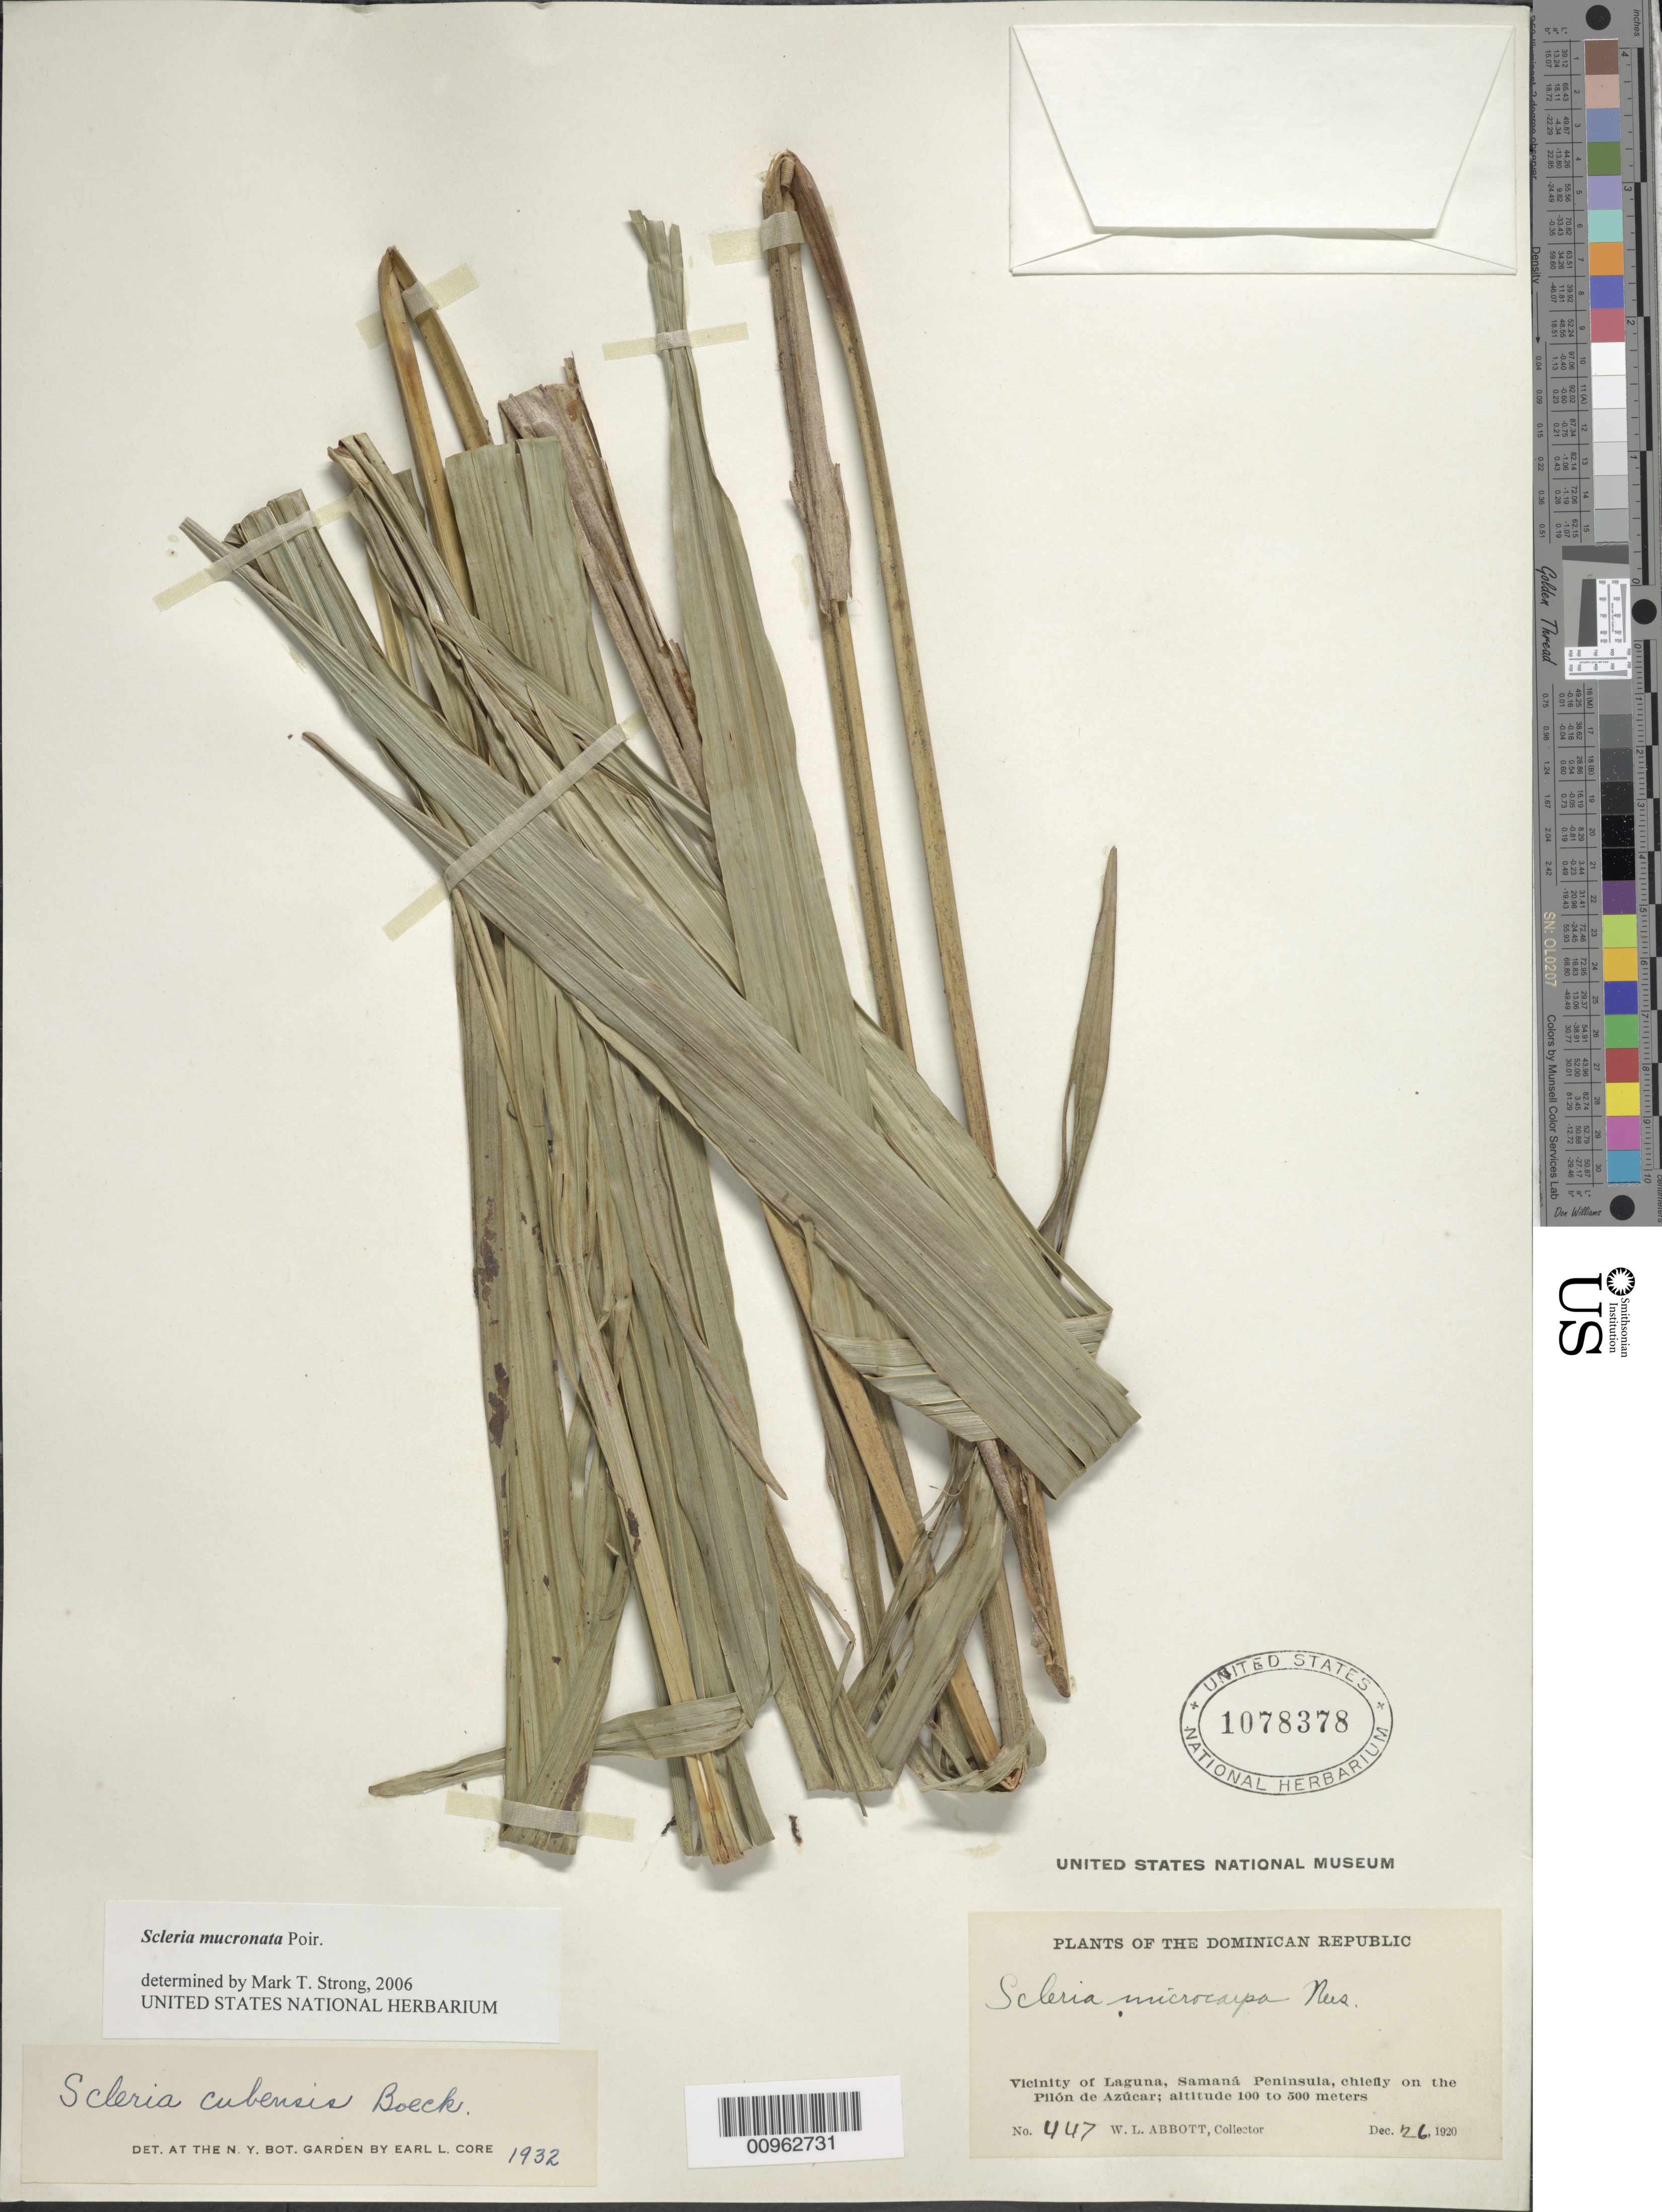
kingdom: Plantae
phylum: Tracheophyta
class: Liliopsida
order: Poales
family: Cyperaceae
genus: Scleria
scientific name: Scleria mucronata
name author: Poir.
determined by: Strong, M. T., (US), Smithsonian Institution - National Museum of Natural History (UNITED STATES)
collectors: W. L. Abbott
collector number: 447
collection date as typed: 26 Dec 1920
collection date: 1920-12-26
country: Dominican Republic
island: Hispaniola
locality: Vicinity of Laguna, Samaná Peninsula, chiefly on the Pilón de Azúcar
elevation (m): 100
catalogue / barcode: US 1078378